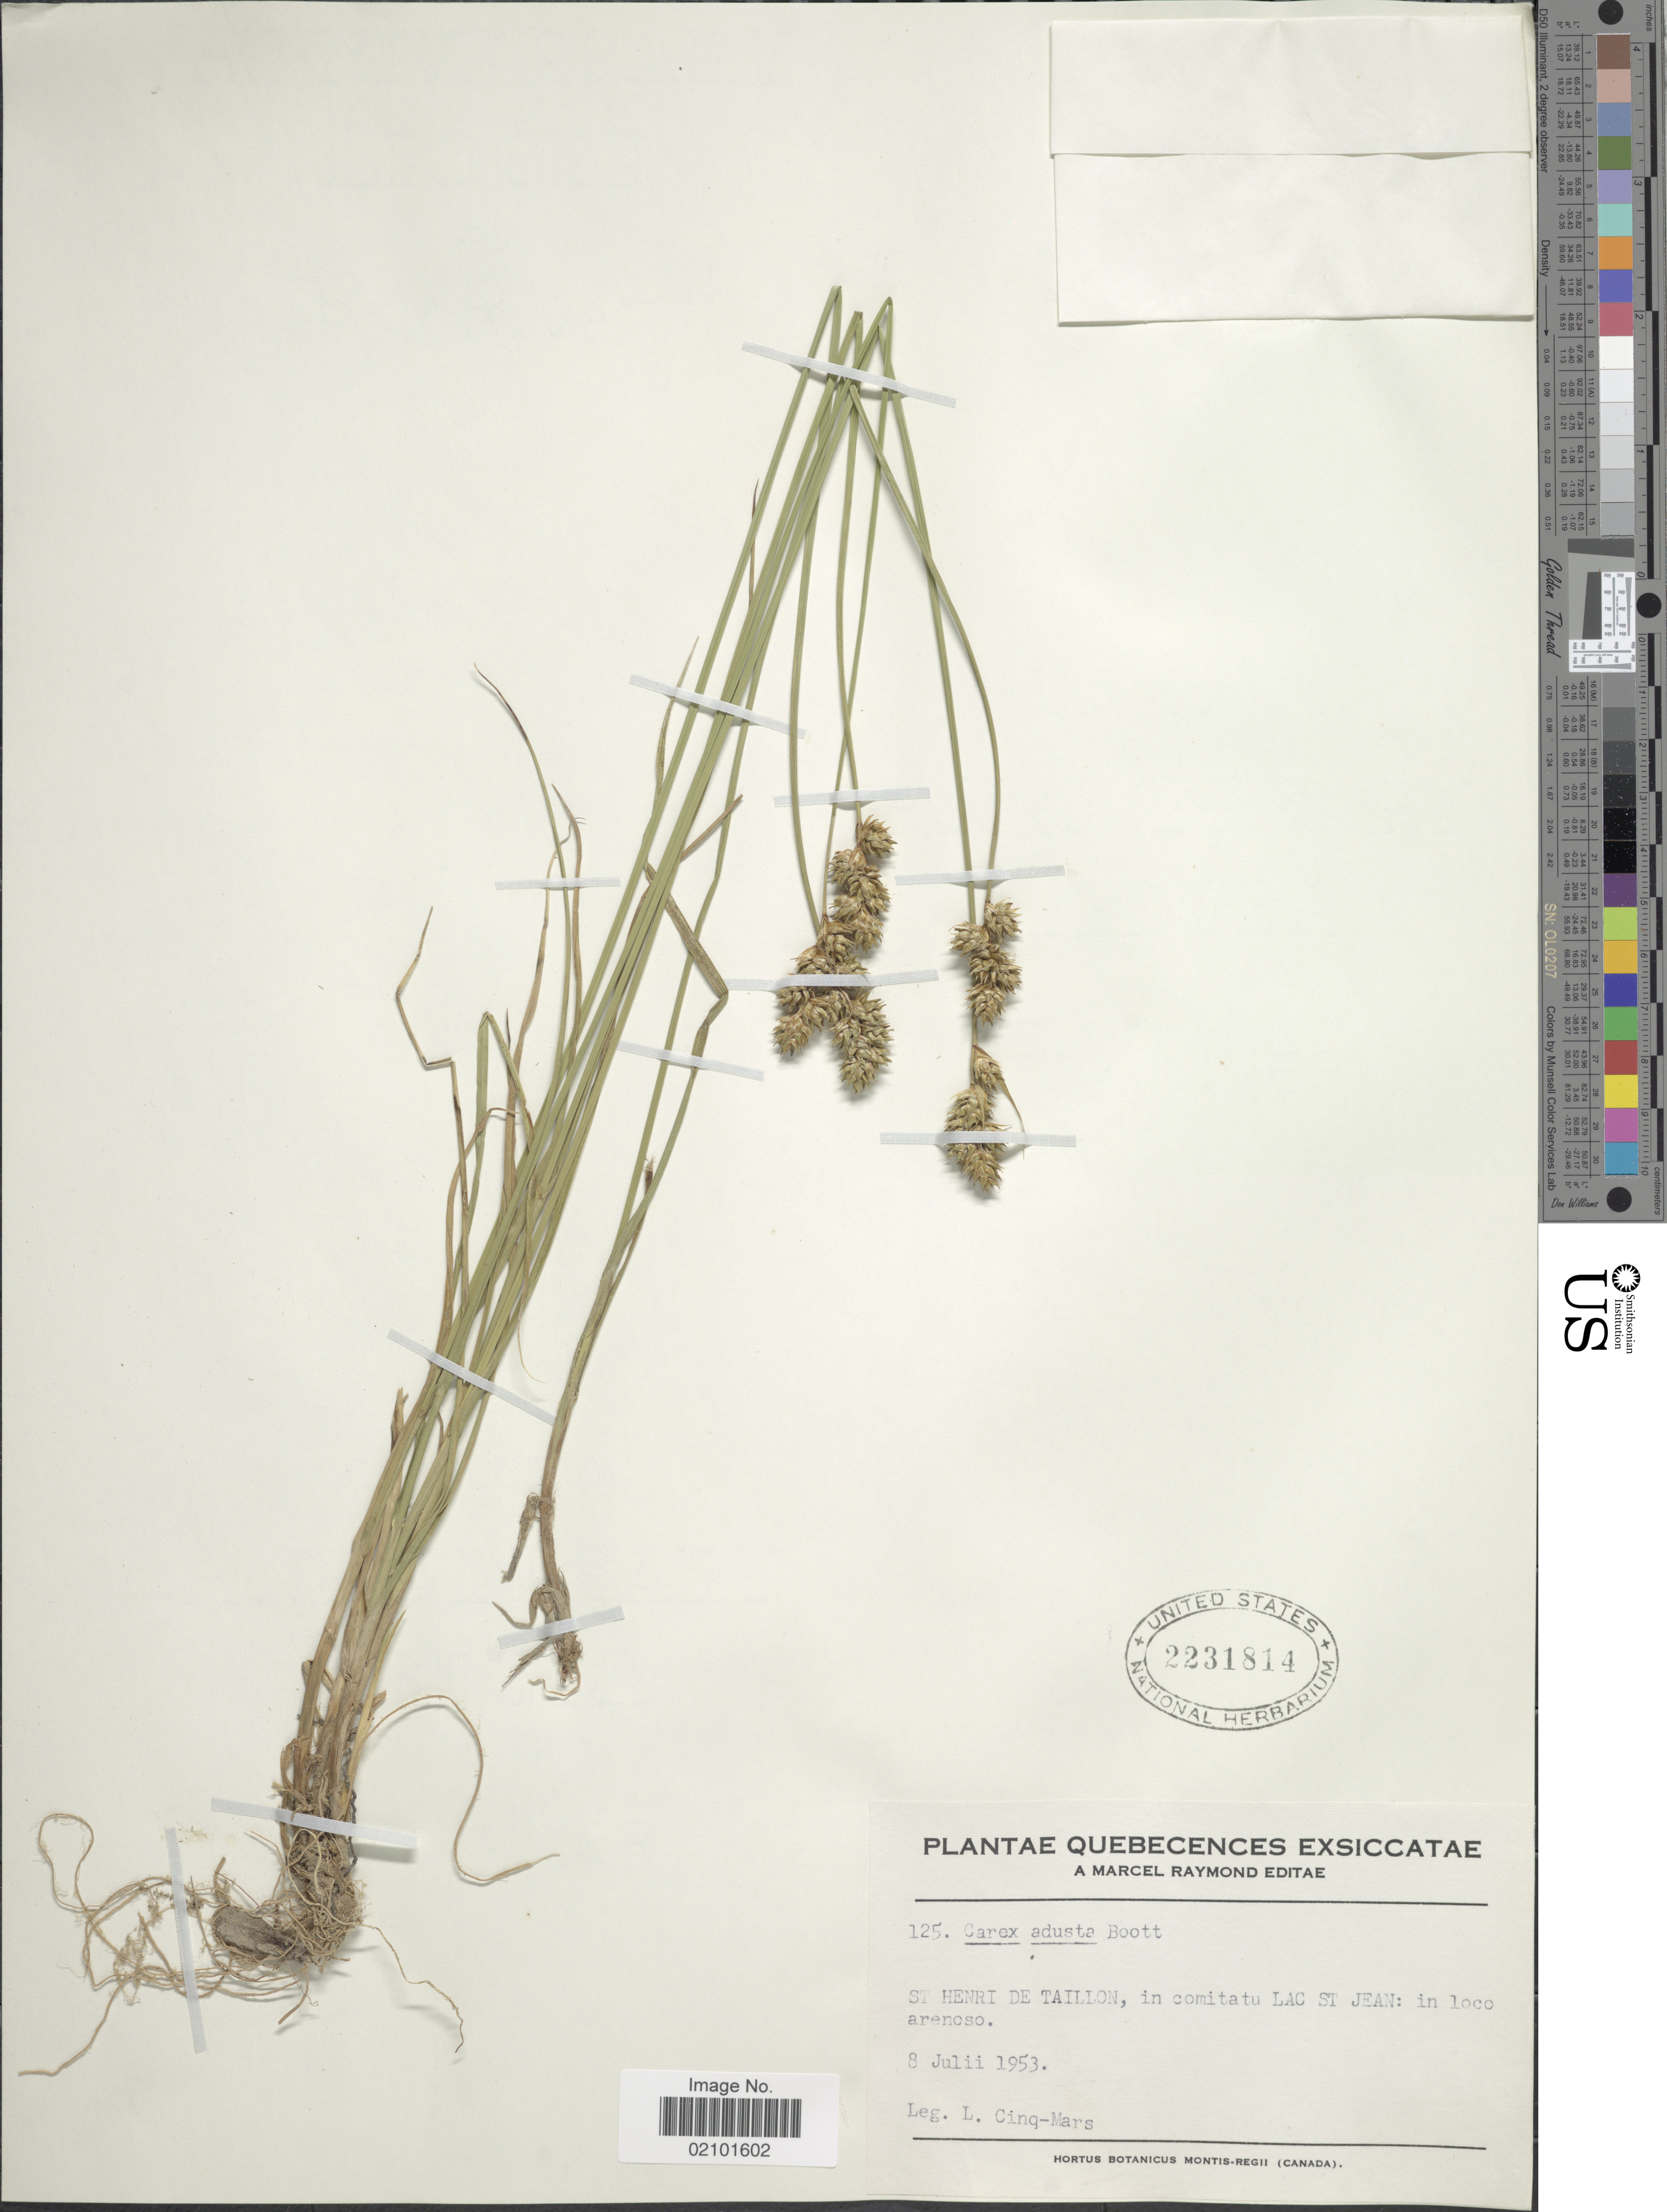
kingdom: Plantae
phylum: Tracheophyta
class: Liliopsida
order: Poales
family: Cyperaceae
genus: Carex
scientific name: Carex adusta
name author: Boott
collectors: L. Cinq-Mars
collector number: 125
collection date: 1953-07-08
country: Canada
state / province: Quebec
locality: St Henri de Taillon, in comitatu Lac St Jean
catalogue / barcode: US 2231814